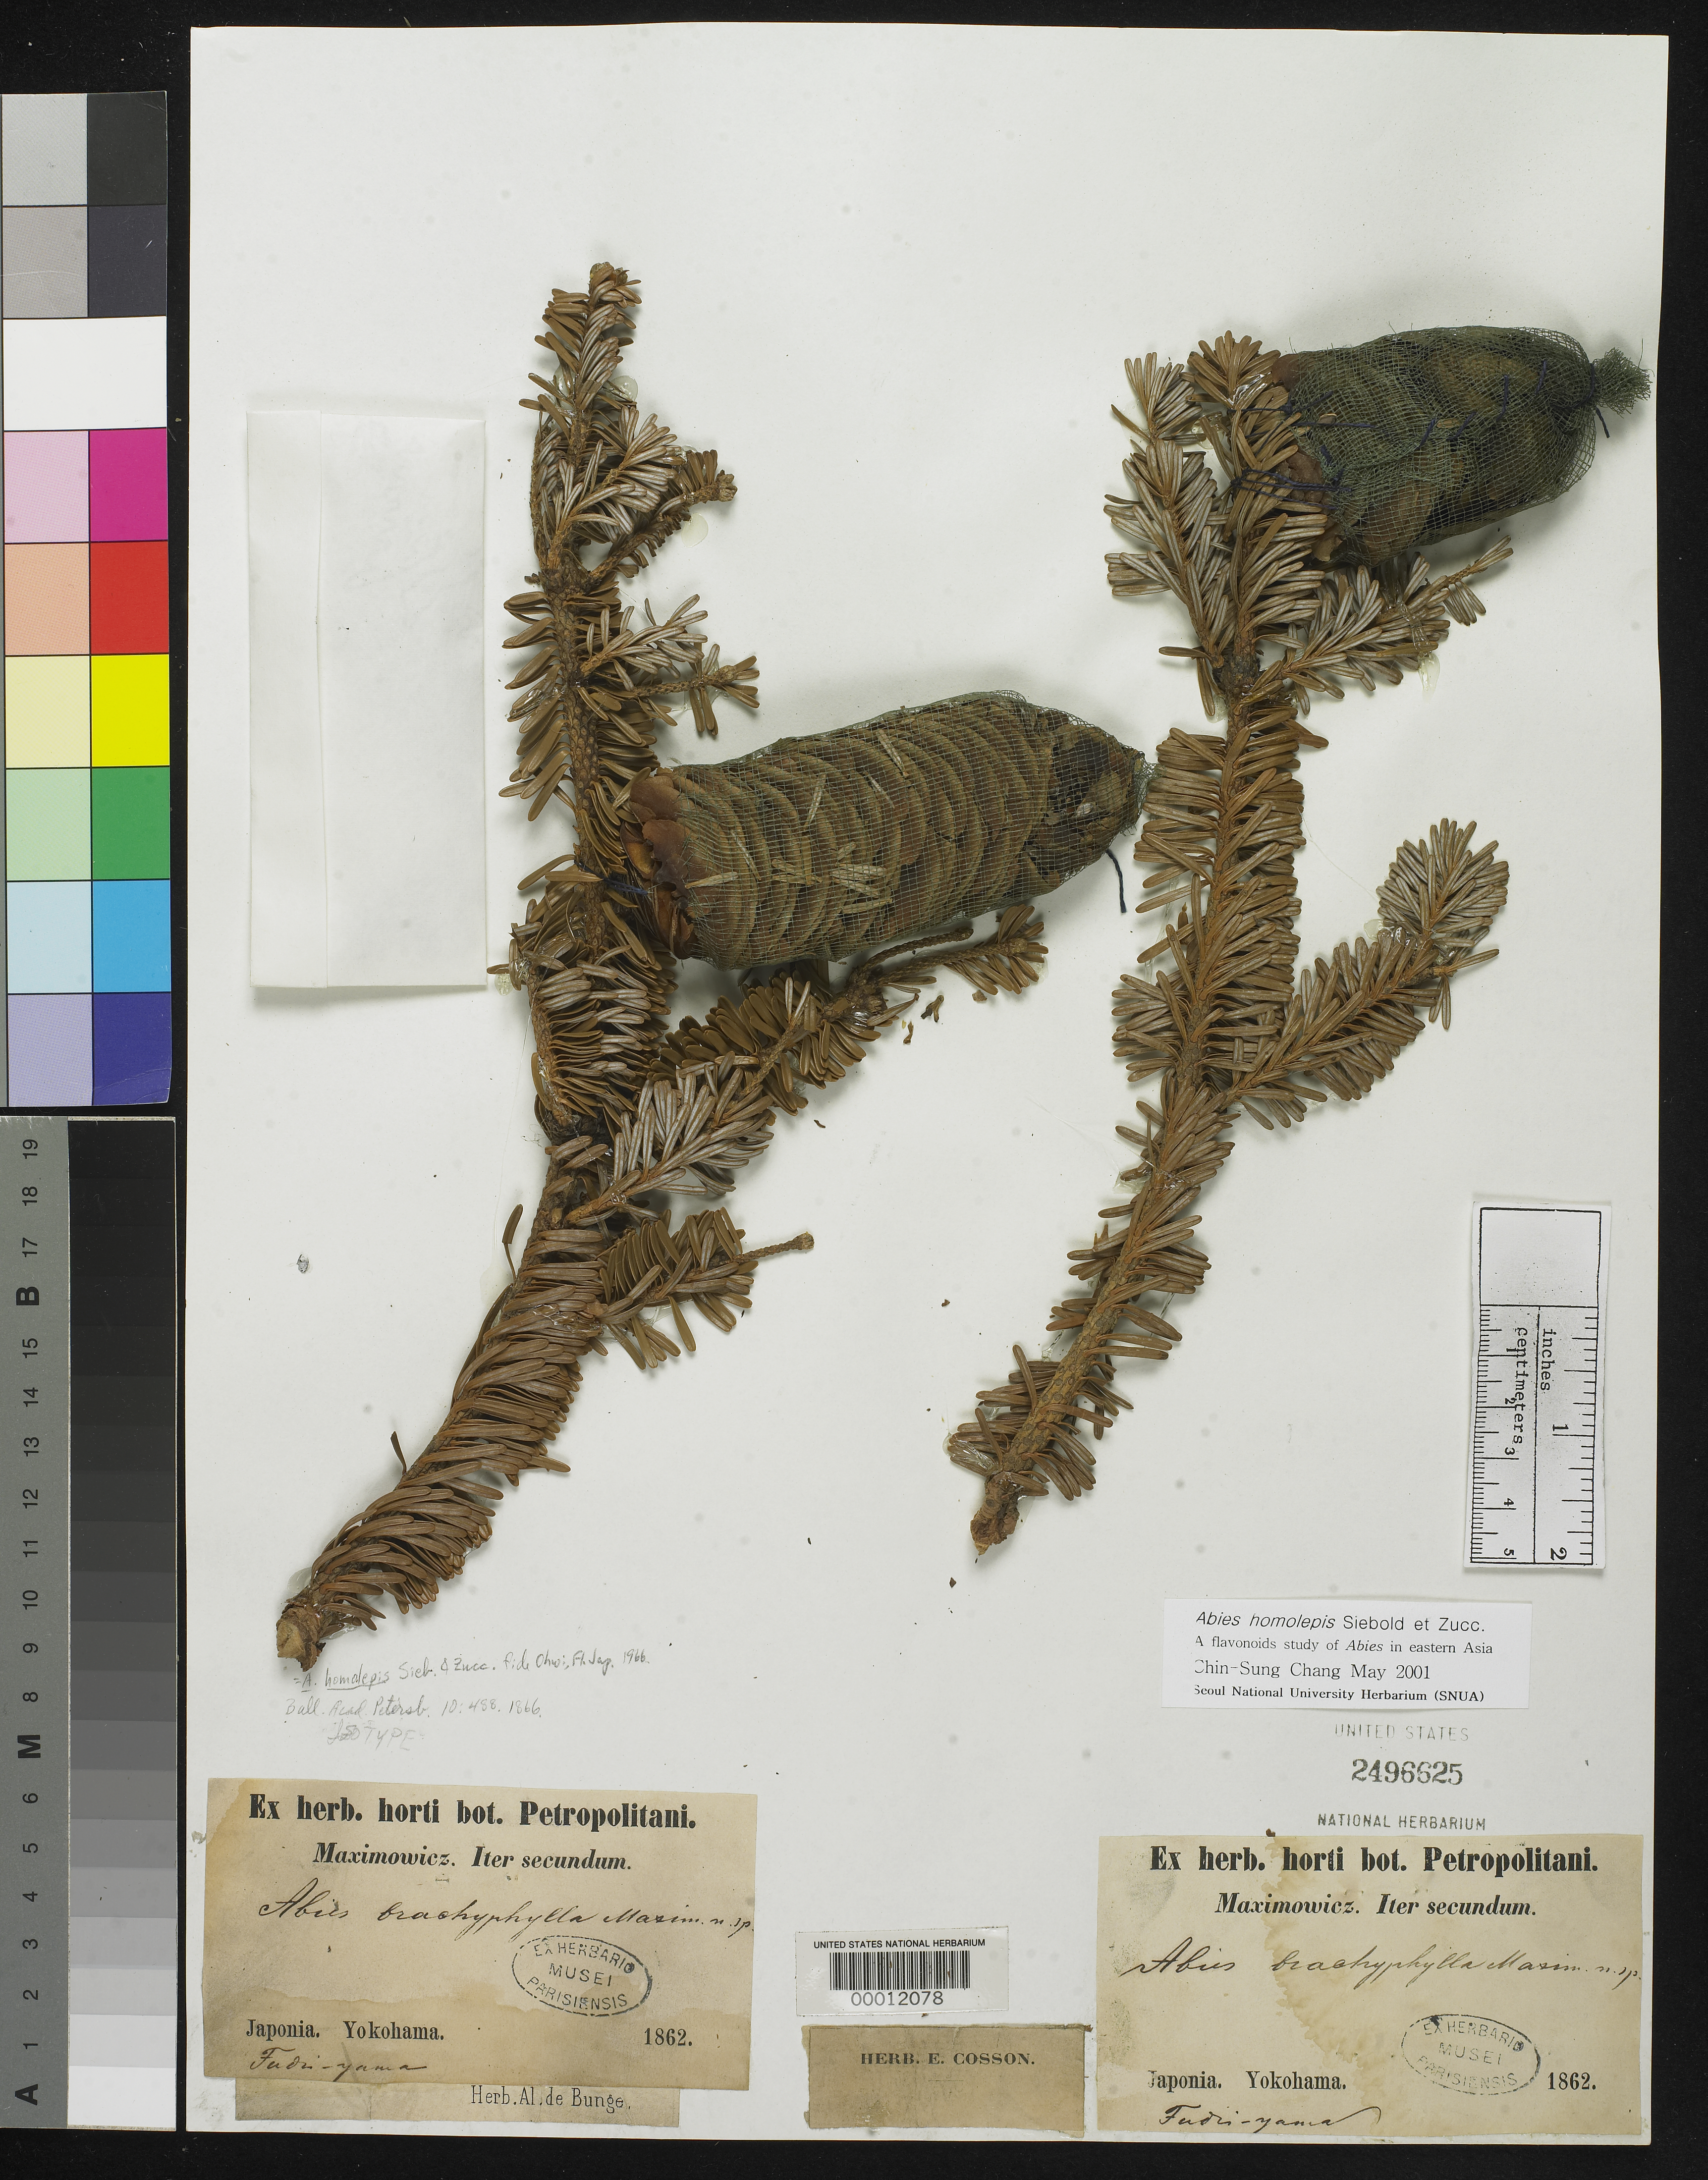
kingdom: Plantae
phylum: Tracheophyta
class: Pinopsida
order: Pinales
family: Pinaceae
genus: Abies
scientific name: Abies brachyphylla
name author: Maxim.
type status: Isotype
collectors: C. J. Maximowicz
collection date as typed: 1862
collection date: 1862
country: Japan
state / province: Kanagawa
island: Honshu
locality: Yokohama.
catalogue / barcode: US 2496625